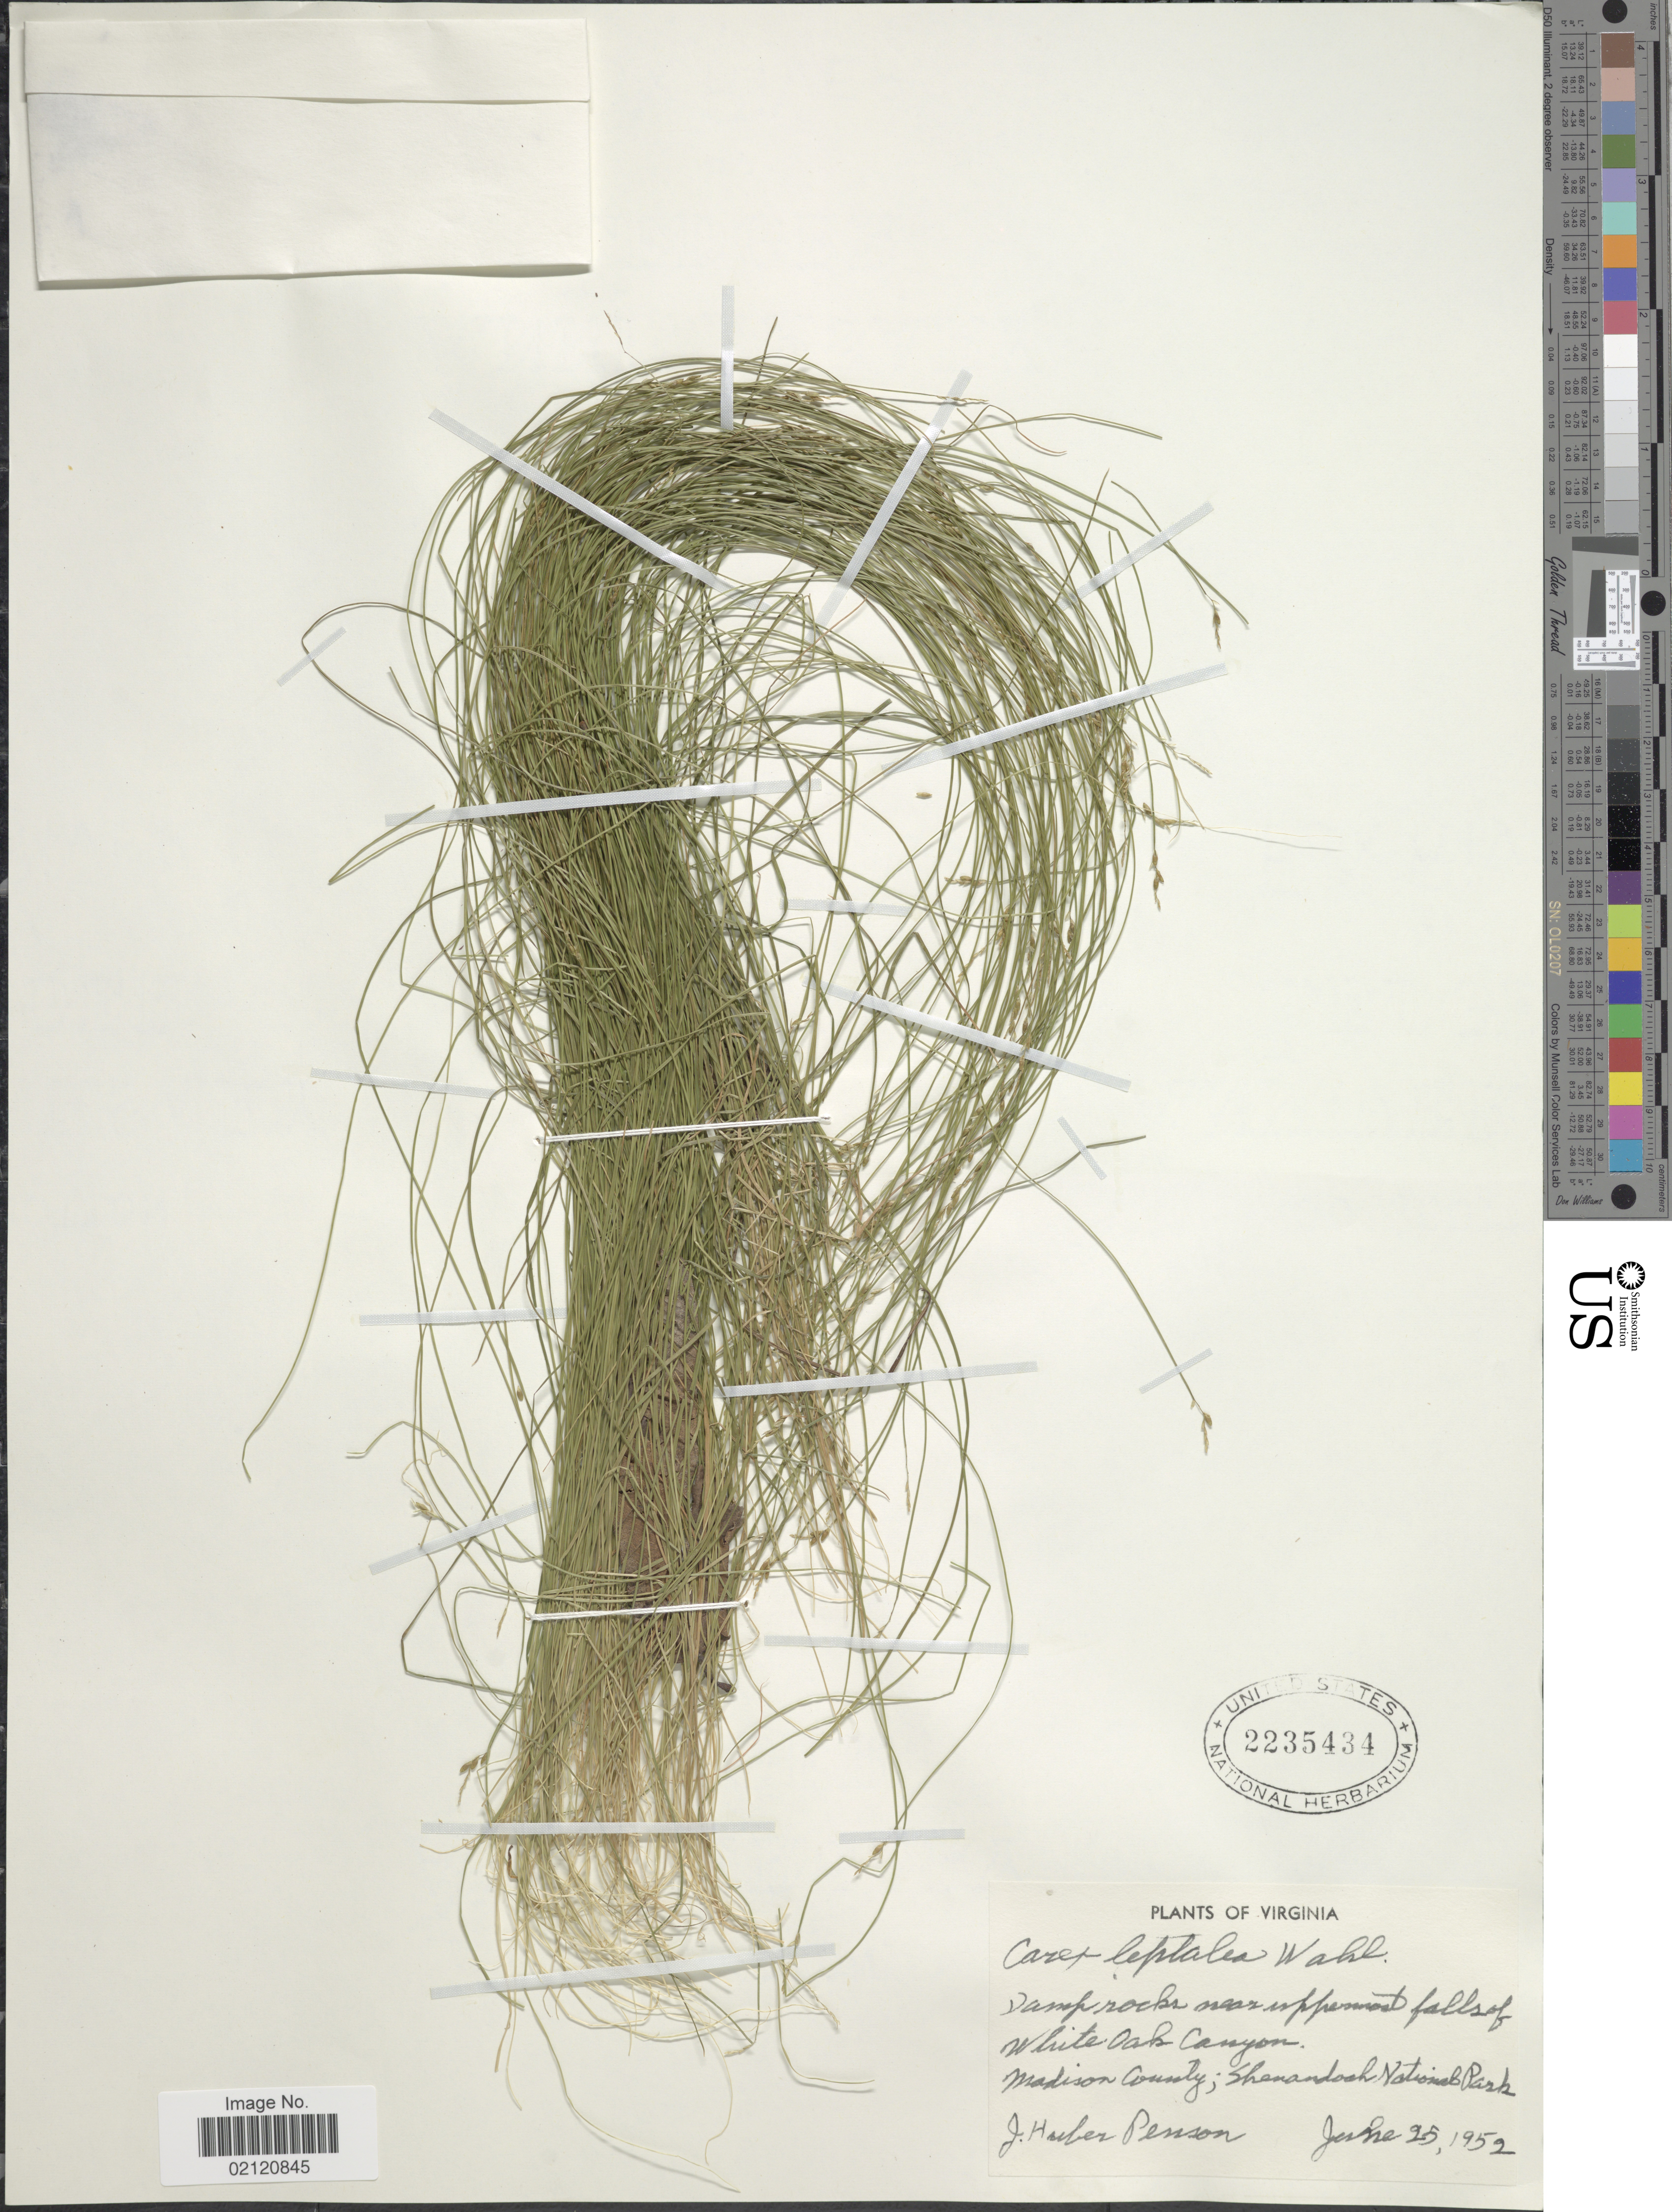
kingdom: Plantae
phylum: Tracheophyta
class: Liliopsida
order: Poales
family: Cyperaceae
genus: Carex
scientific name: Carex leptalea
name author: Wahlenb.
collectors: J. Penson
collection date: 1952-06-25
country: United States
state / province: Virginia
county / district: Madison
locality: Damp rocks near uppermost falls of White Oaks Canyon, Madison County; Shenandoah National Park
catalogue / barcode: US 2235434